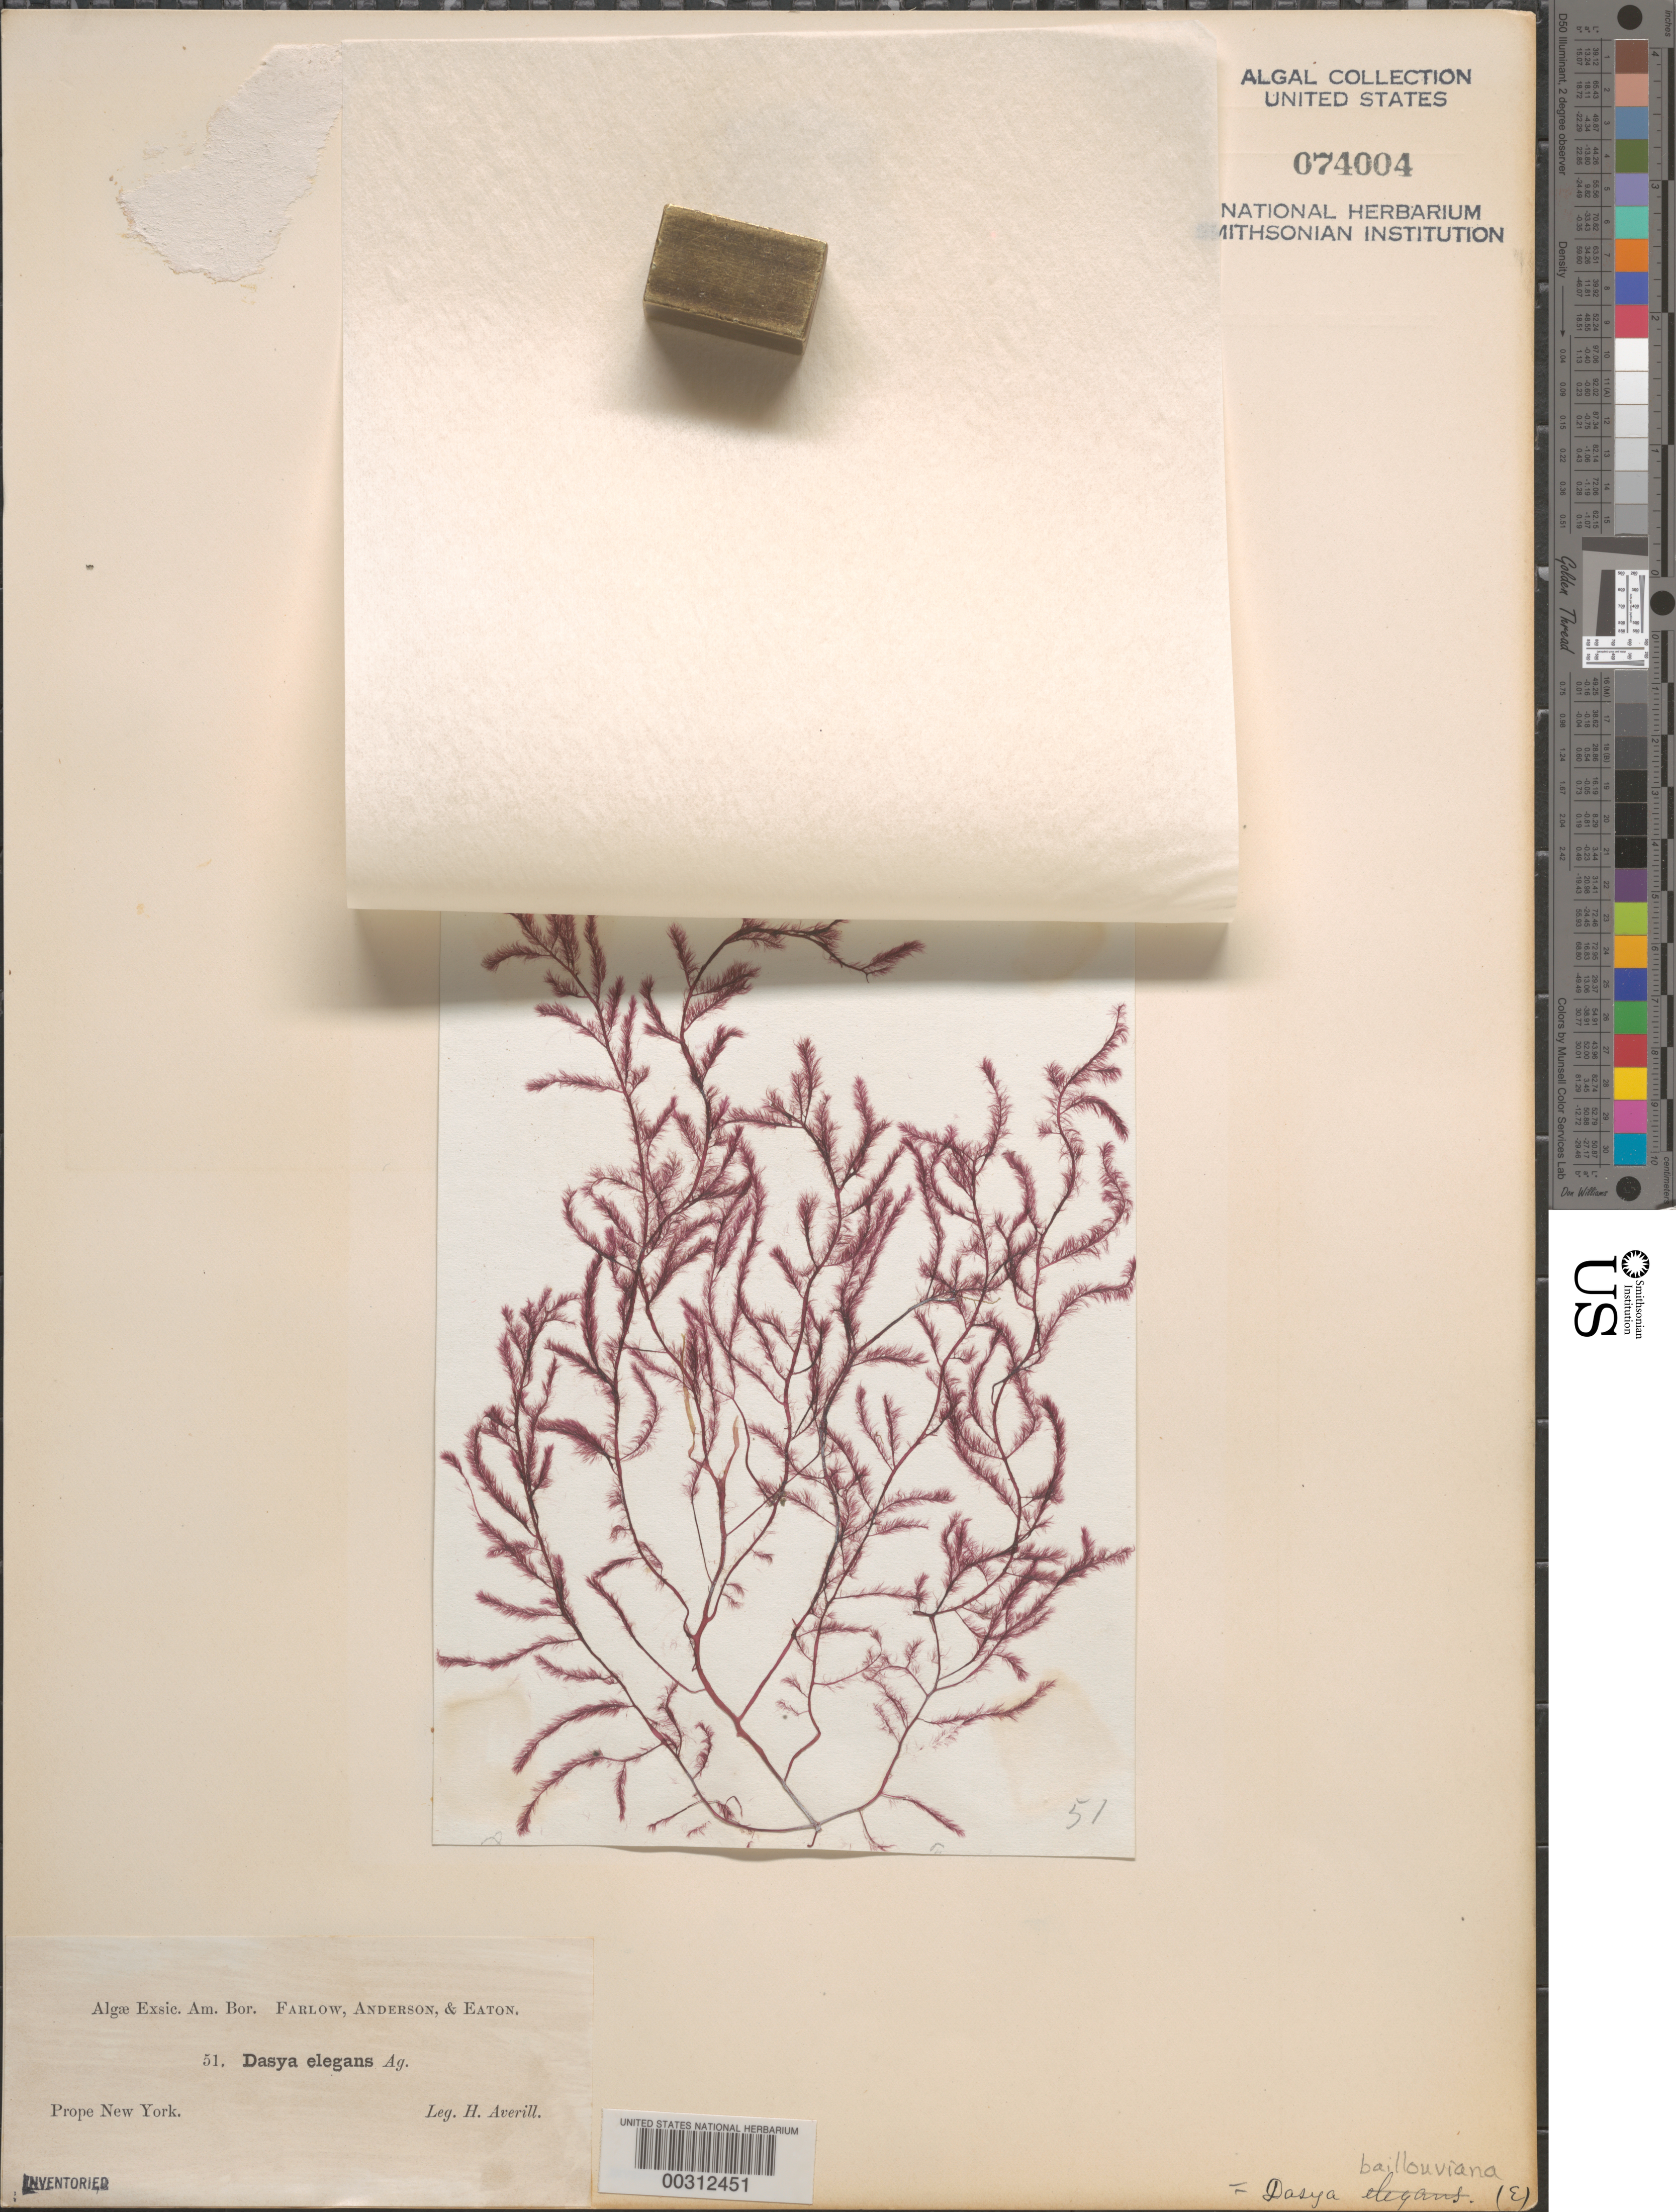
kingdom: Plantae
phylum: Rhodophyta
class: Florideophyceae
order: Ceramiales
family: Dasyaceae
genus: Dasya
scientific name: Dasya pedicellata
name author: (C. Agardh) C. Agardh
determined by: Algae name updating Project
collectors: H. Averill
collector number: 51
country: United States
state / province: New York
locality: Near New York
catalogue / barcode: US 74004